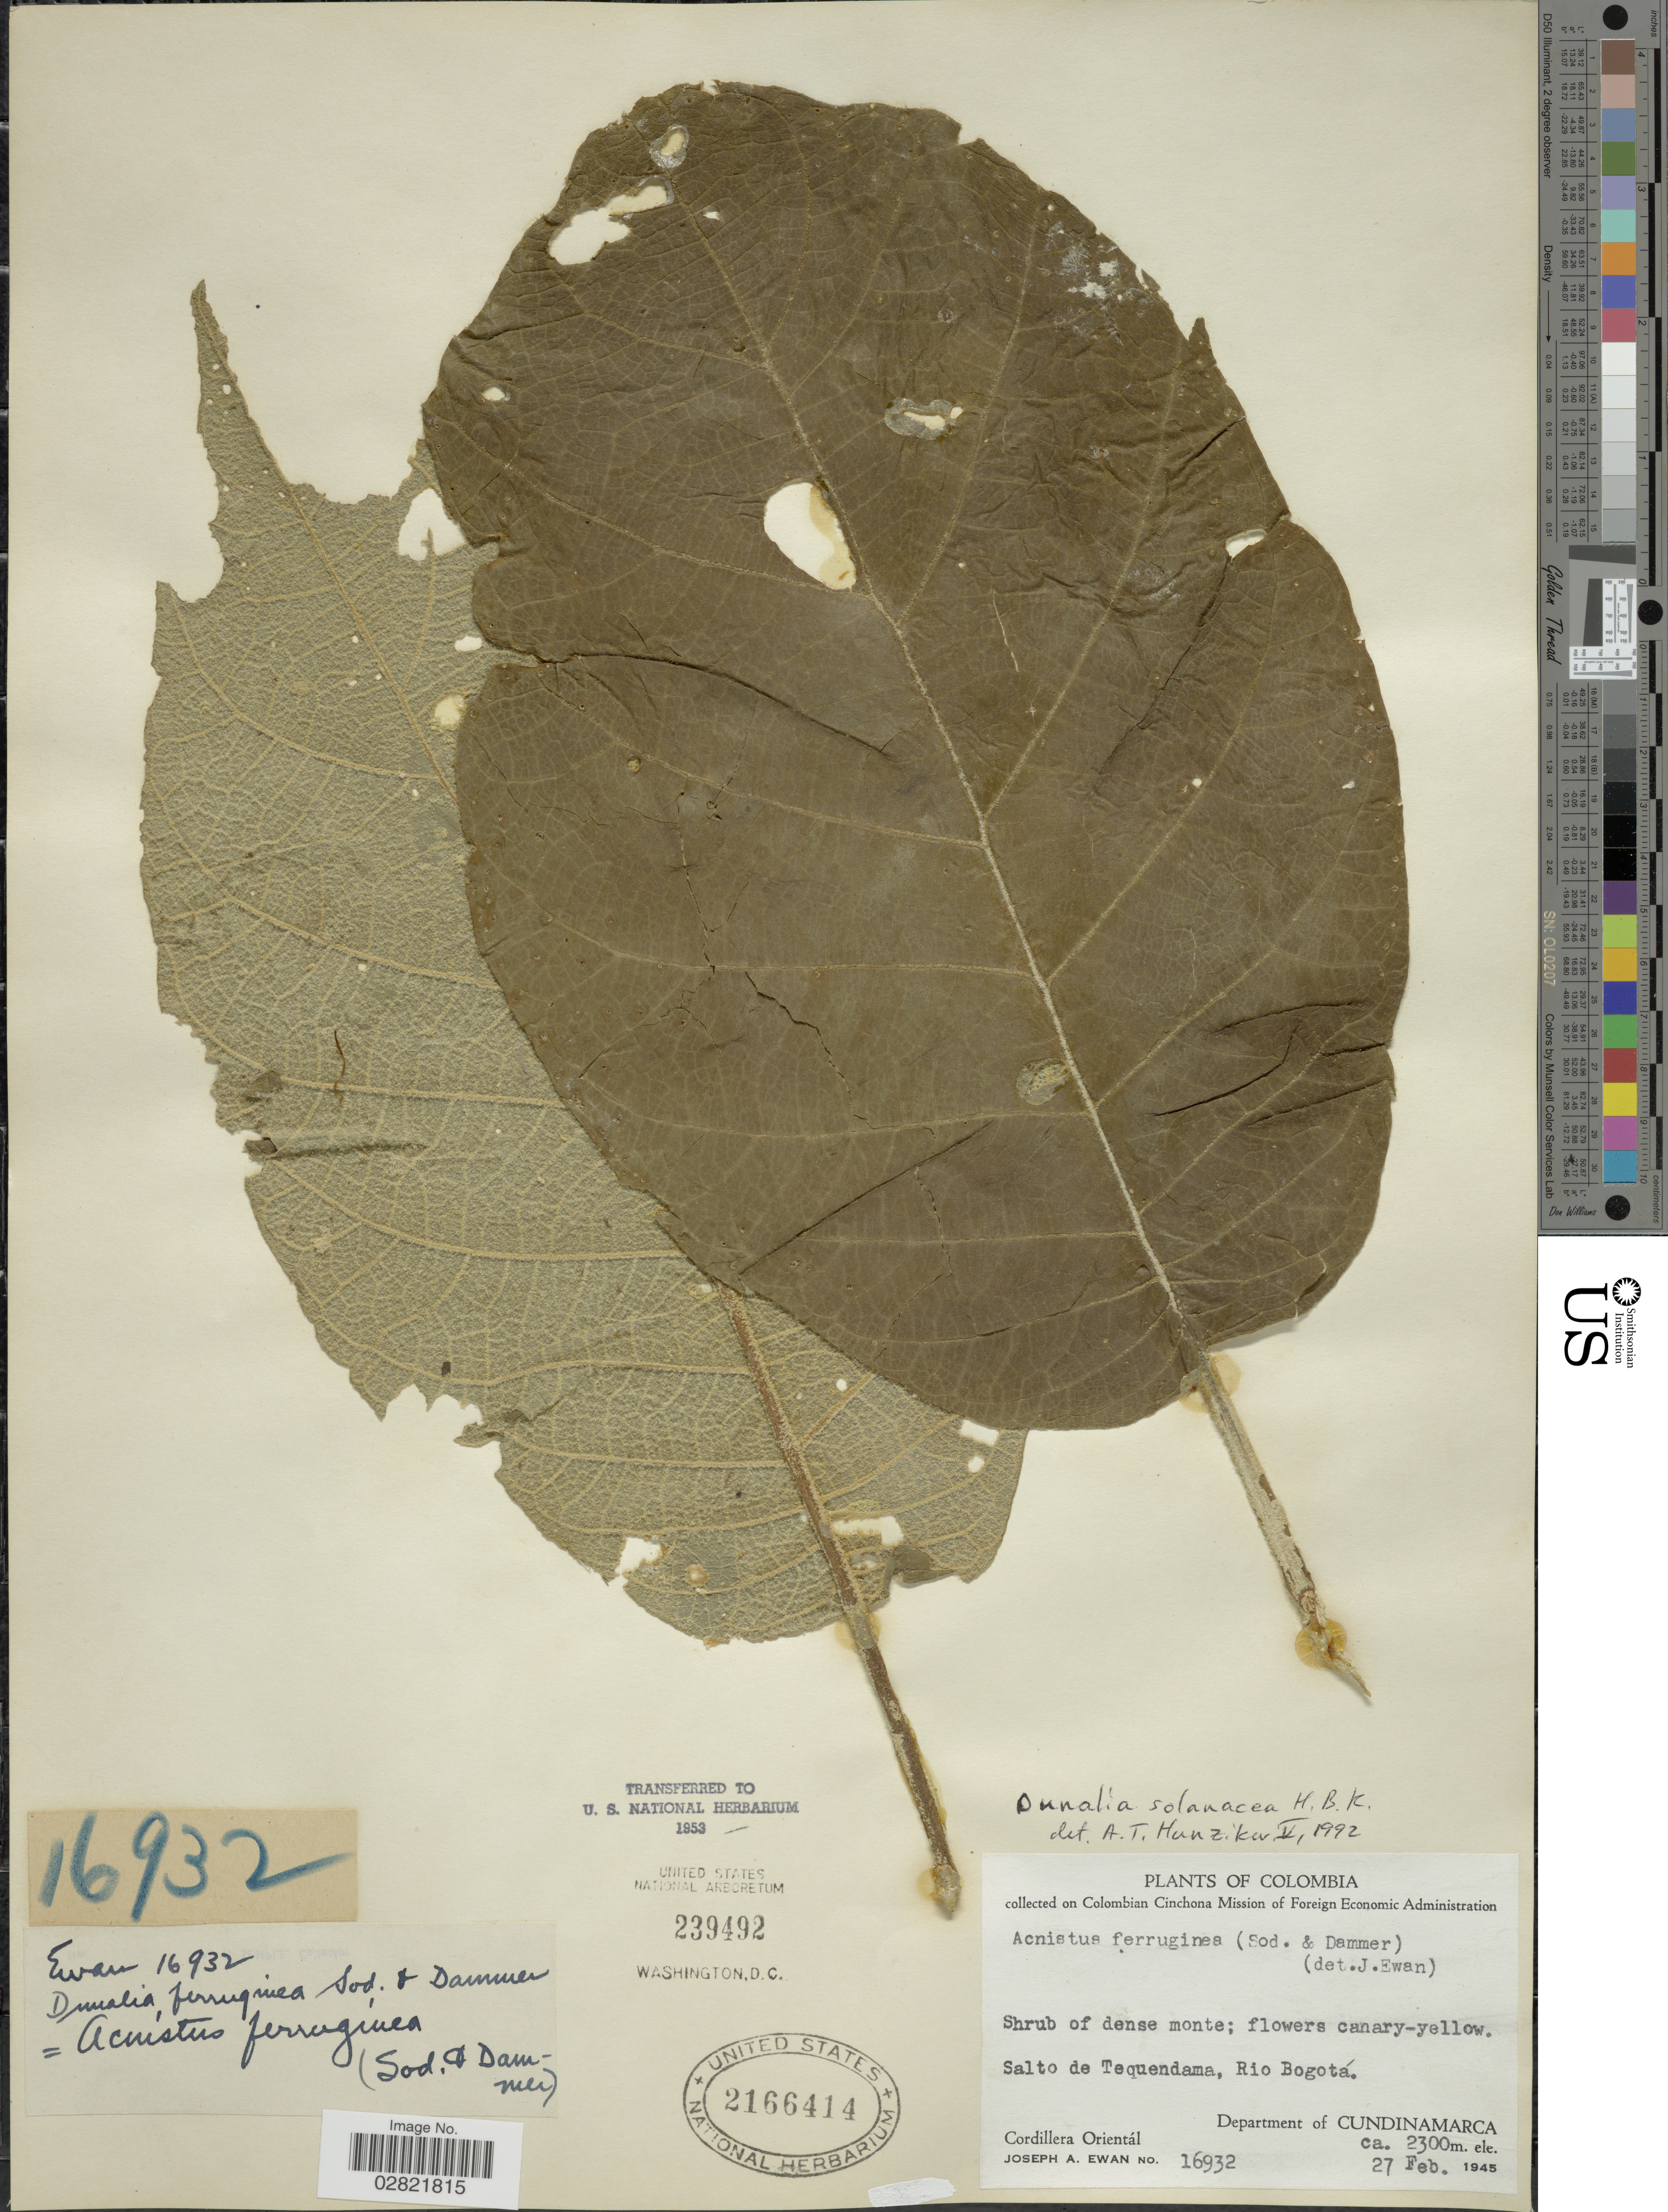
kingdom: Plantae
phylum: Tracheophyta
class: Magnoliopsida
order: Solanales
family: Solanaceae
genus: Dunalia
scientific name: Dunalia solanacea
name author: Kunth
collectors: J. A. Ewan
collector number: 16932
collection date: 1945-02-27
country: Colombia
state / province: Cundinamarca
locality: Salto de Tequendama, Rio Bogotá, Department of Cundinamarca, Cordillera Orientál.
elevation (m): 2300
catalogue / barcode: US 2166414